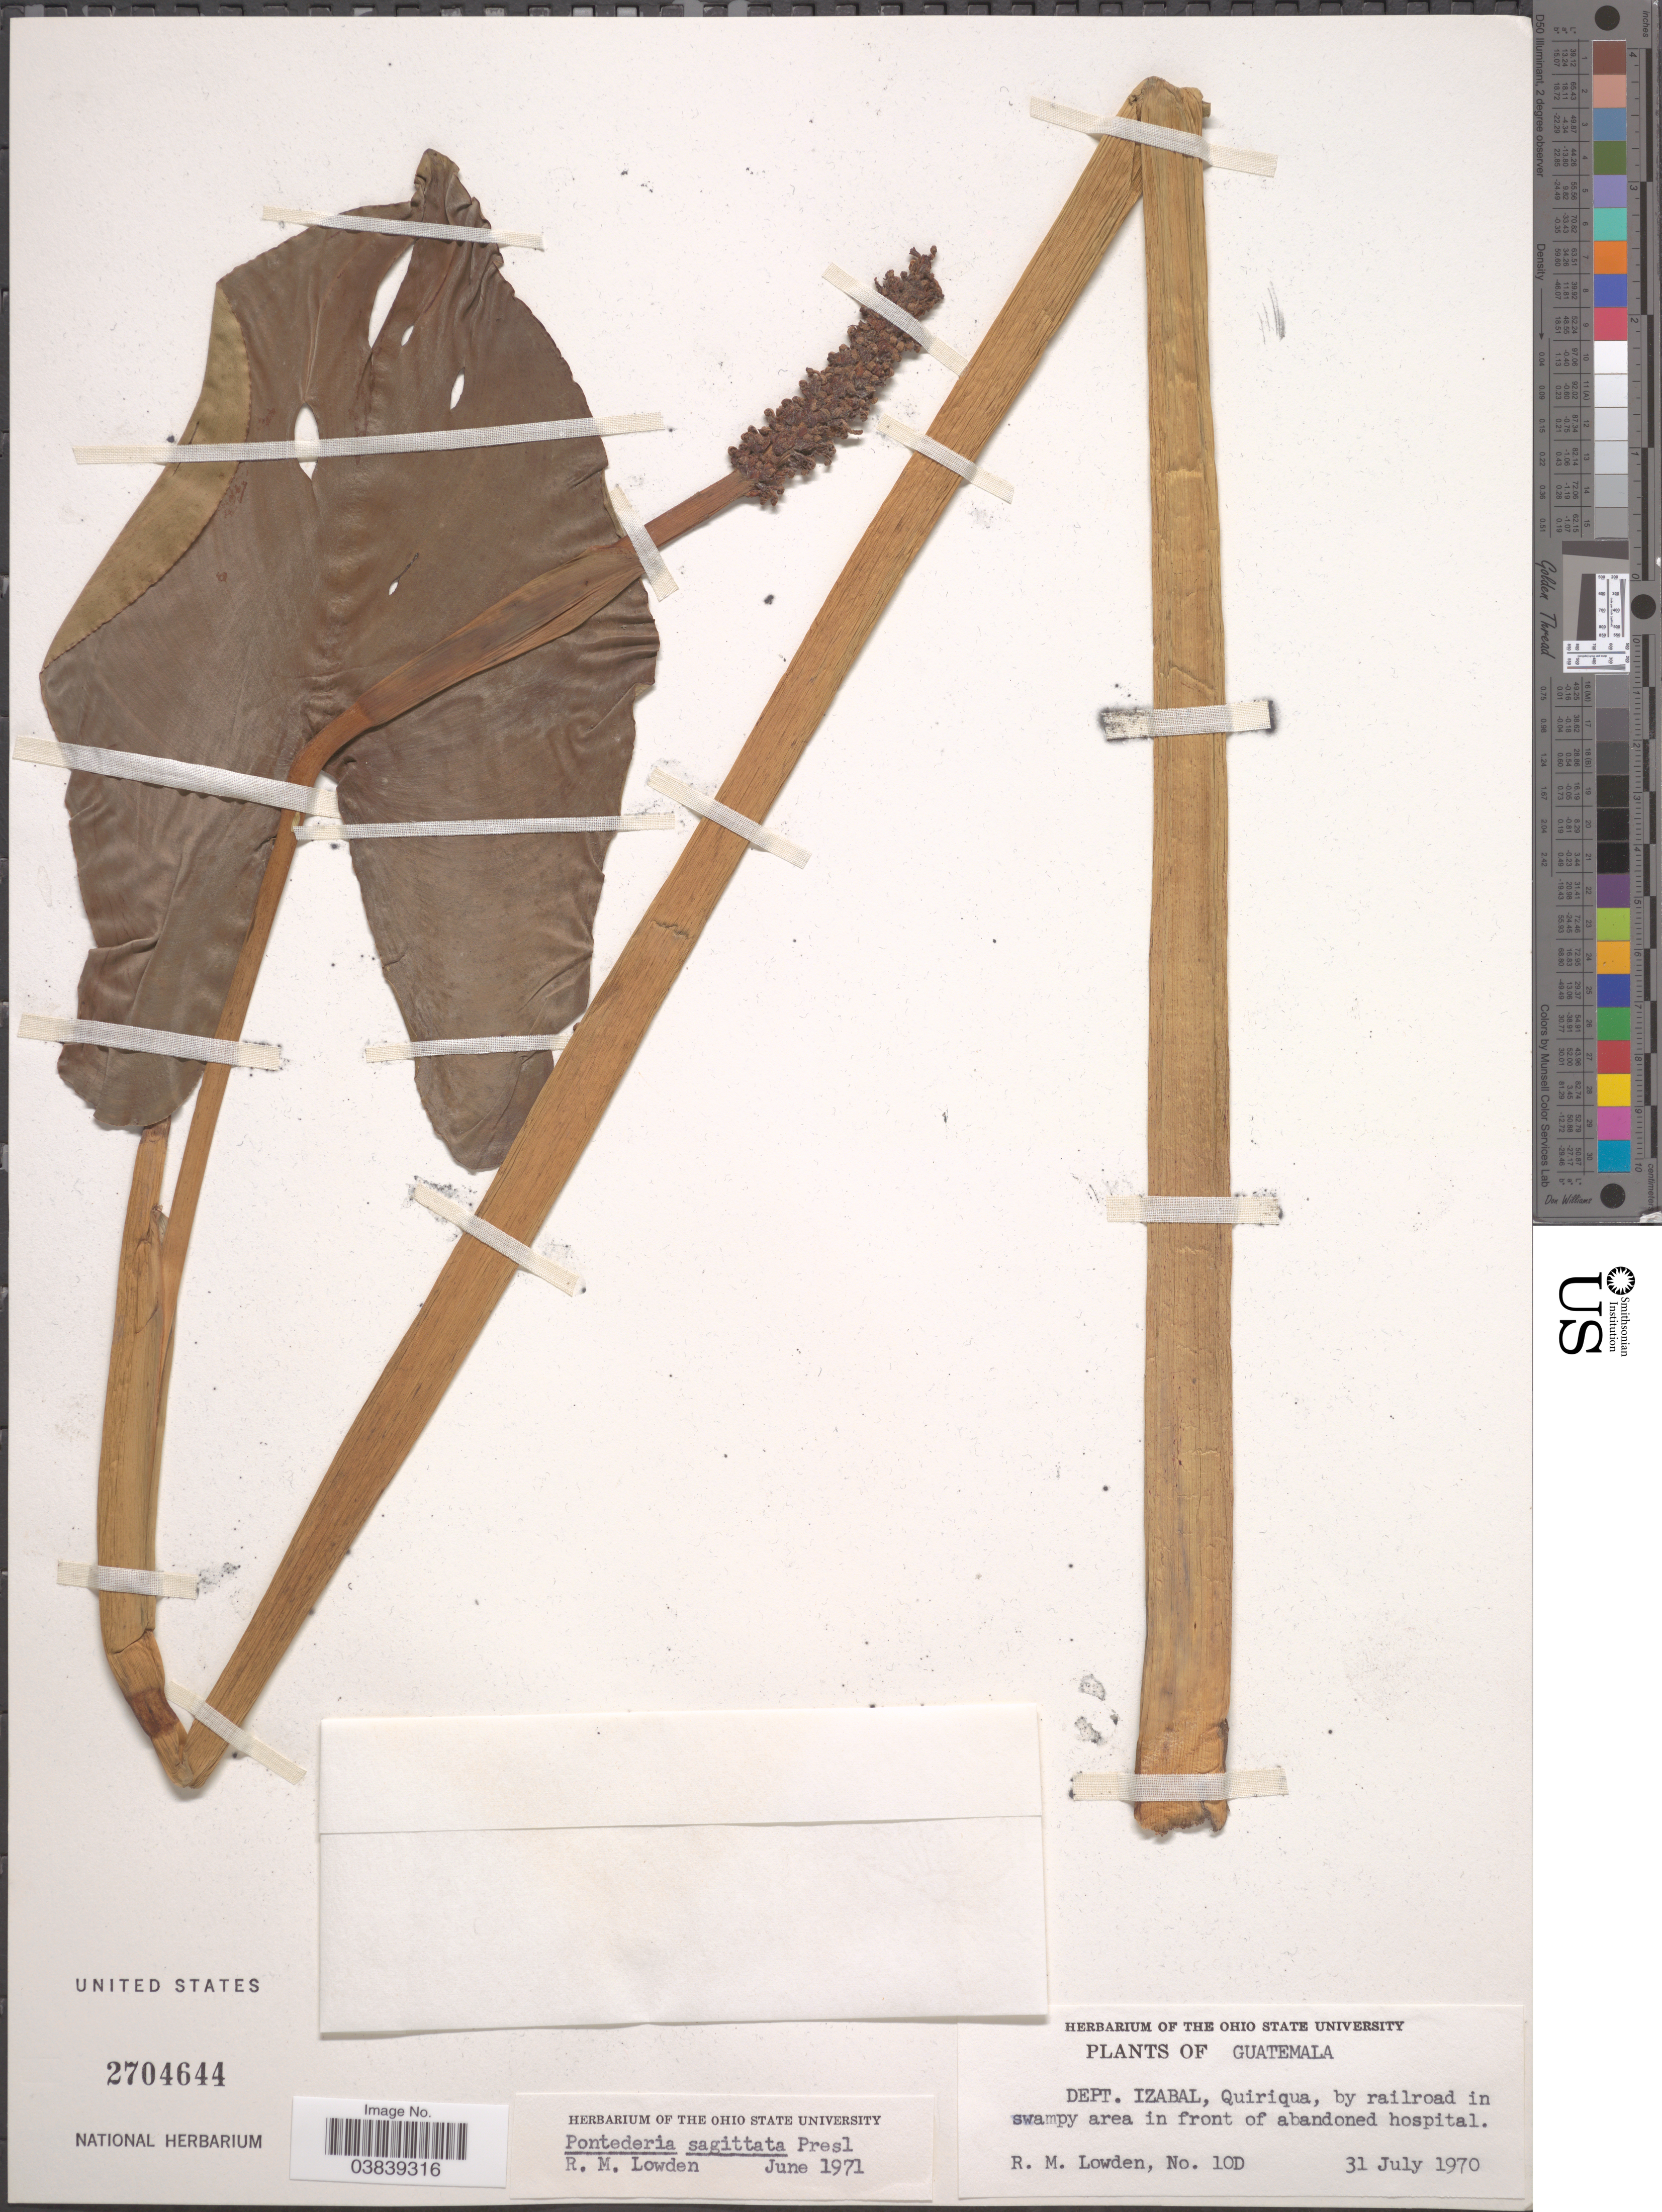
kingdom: Plantae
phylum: Tracheophyta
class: Liliopsida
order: Commelinales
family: Pontederiaceae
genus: Pontederia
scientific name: Pontederia sagittata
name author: C. Presl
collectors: R. Lowden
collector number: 10D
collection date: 1970-07-31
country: Guatemala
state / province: Izabal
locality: Dept. Izabal, Quiriqua.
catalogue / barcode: US 2704644